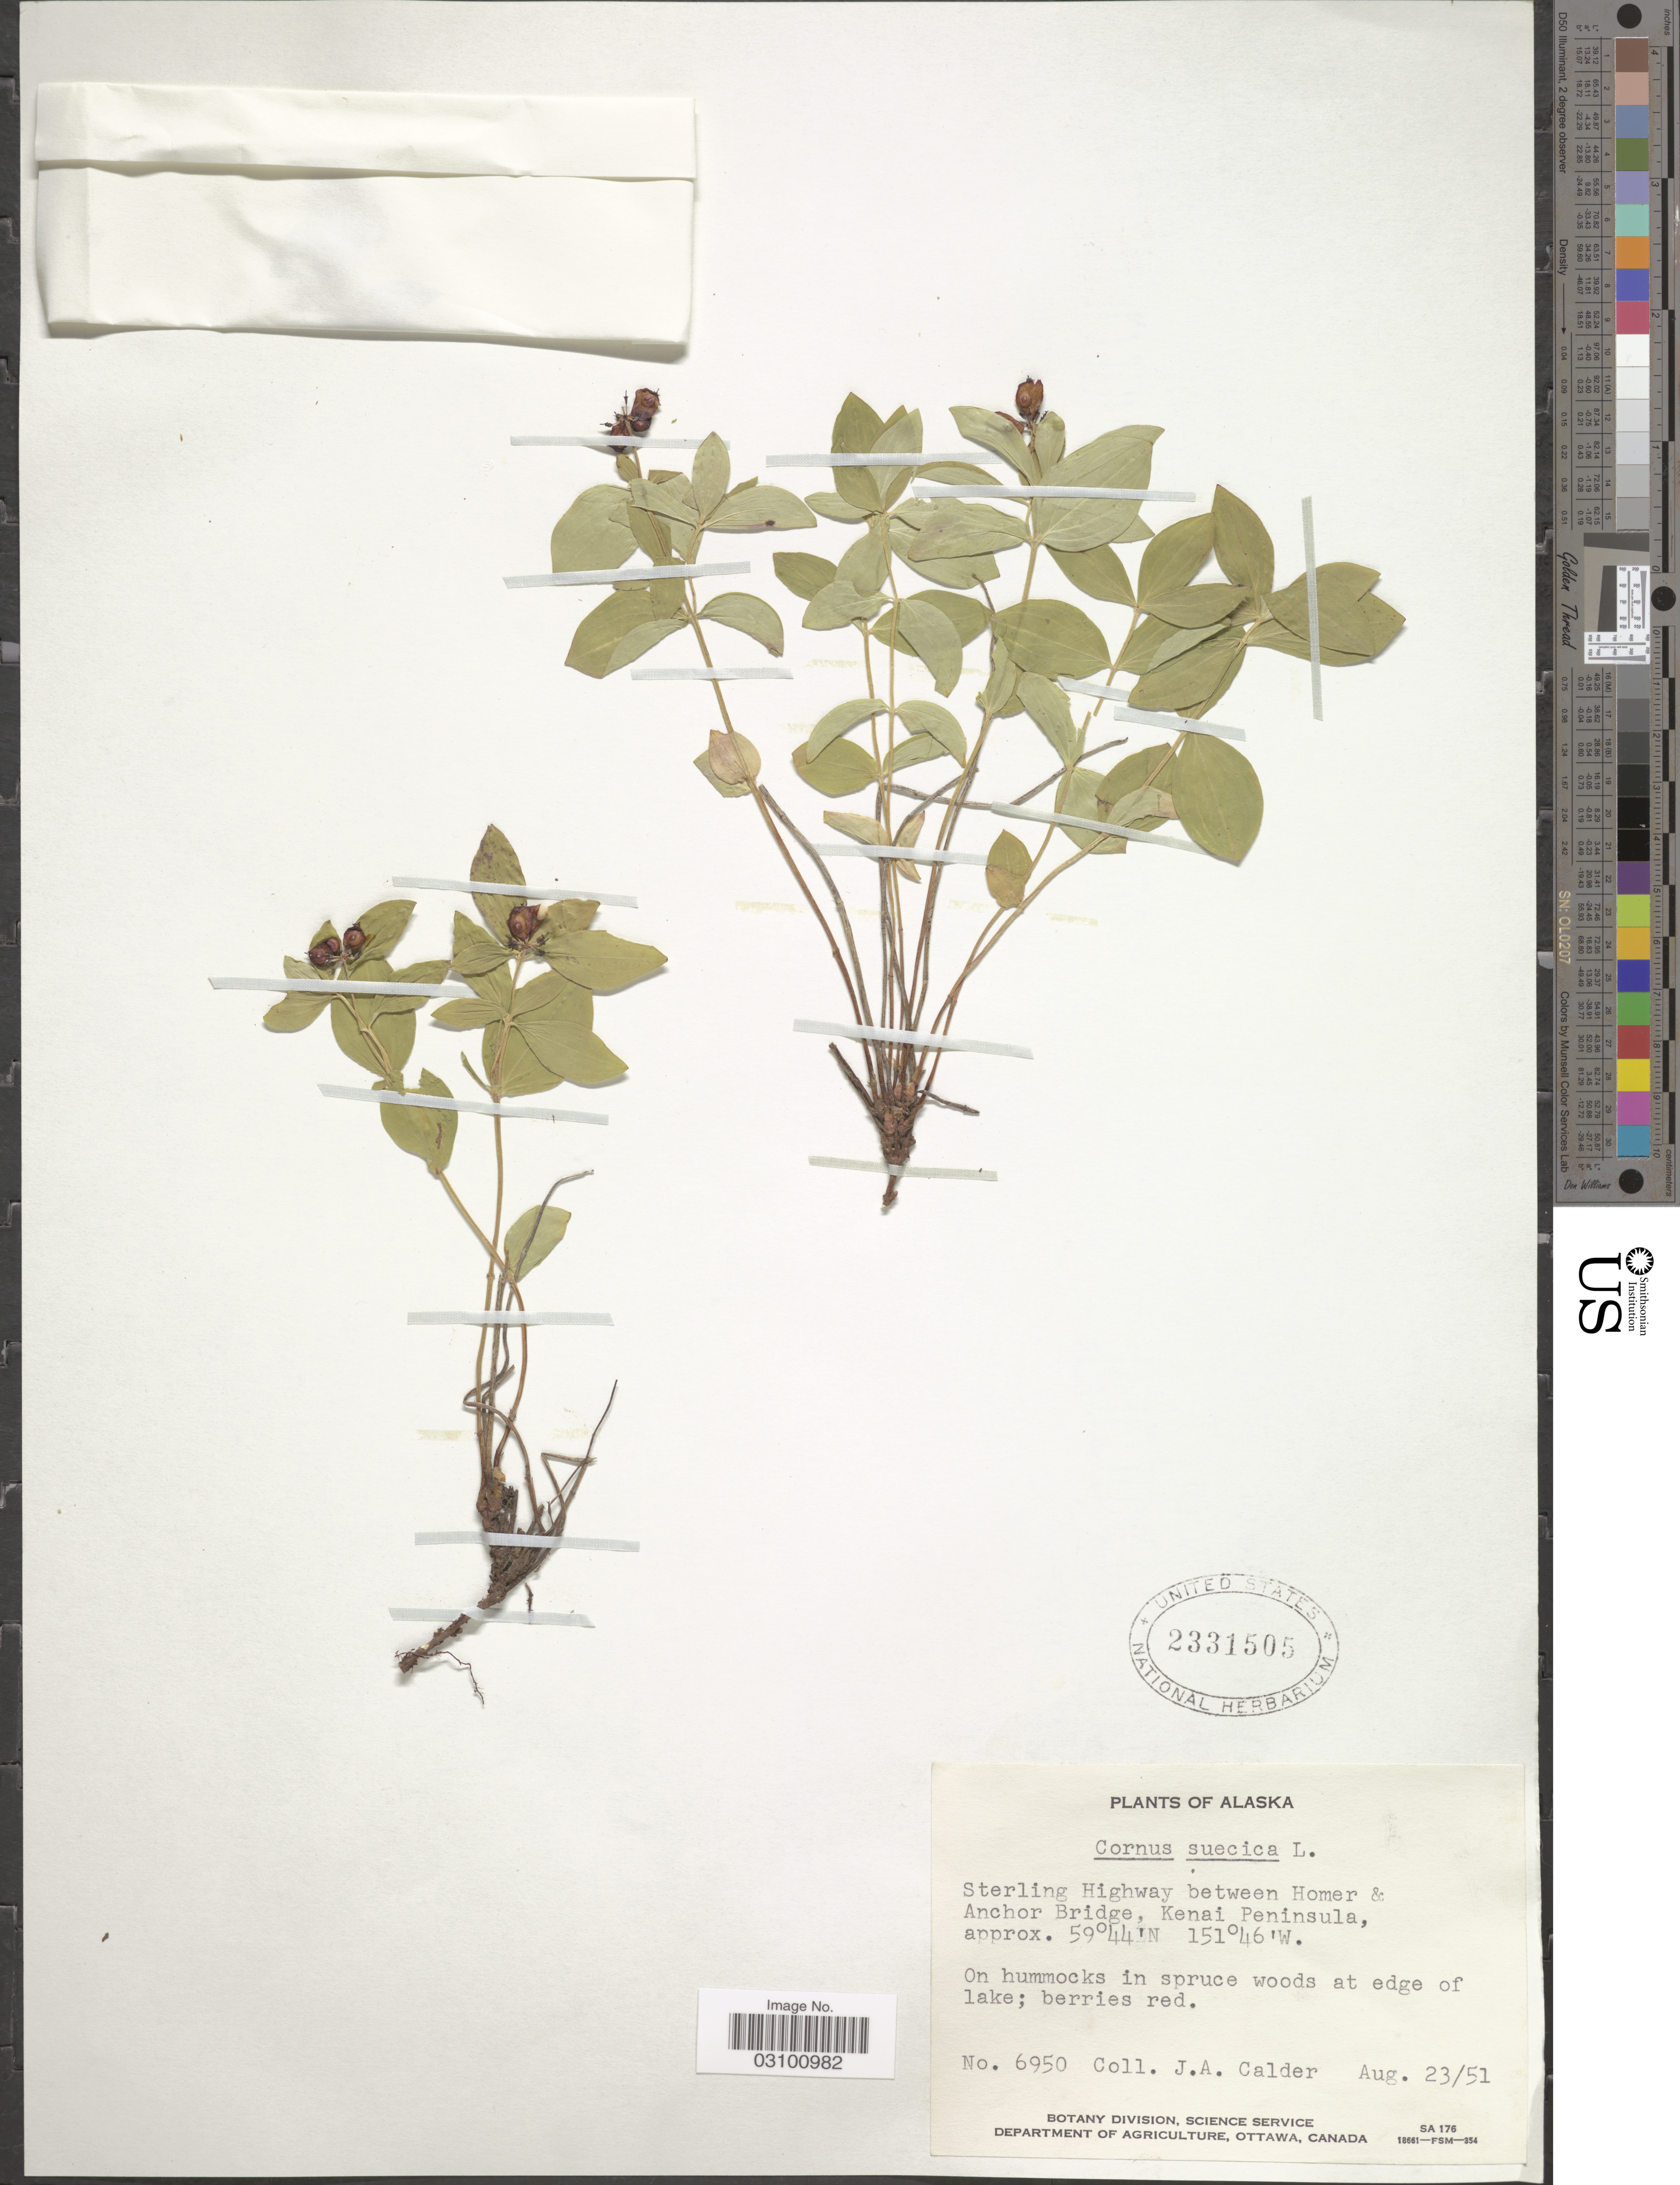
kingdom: Plantae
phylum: Tracheophyta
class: Magnoliopsida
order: Cornales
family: Cornaceae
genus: Cornus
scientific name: Cornus suecica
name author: L.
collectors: J. A. Calder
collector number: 6950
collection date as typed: Transcribed d/m/y: 23/8/51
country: United States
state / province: Alaska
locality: Sterling Highway between Homer & Anchor Bridge, Kenai Peninsula.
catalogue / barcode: US 2331505